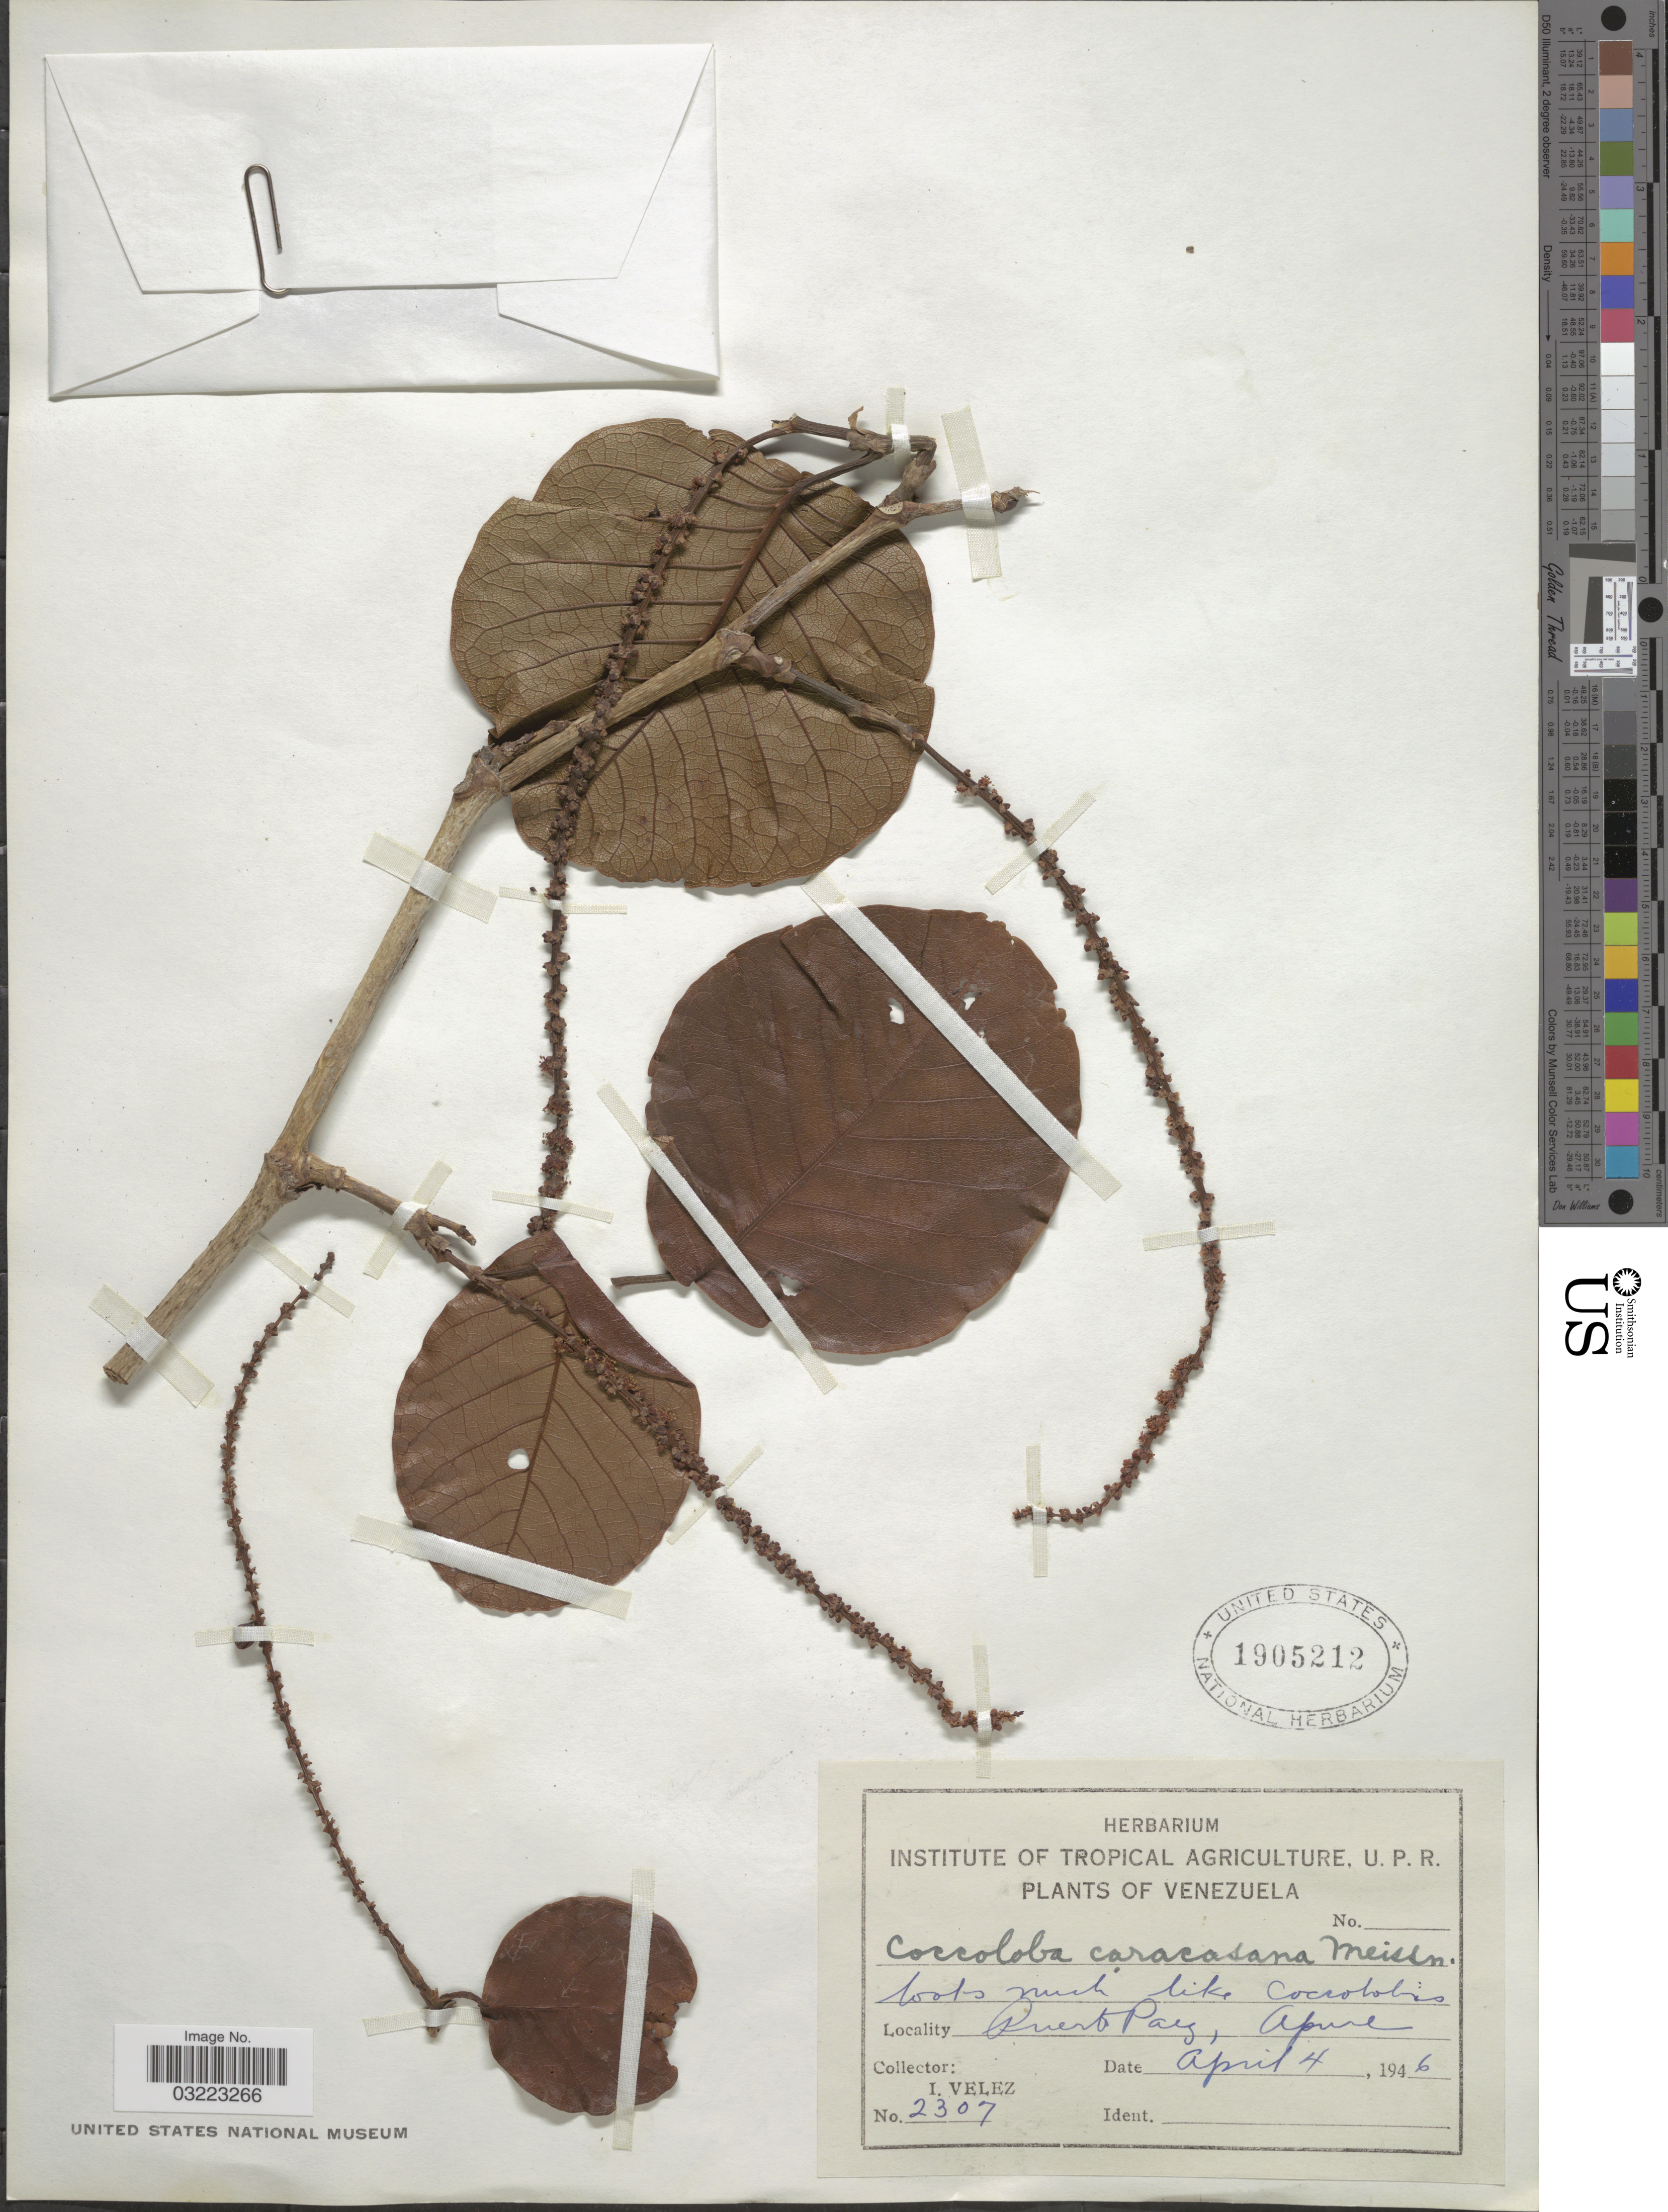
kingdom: Plantae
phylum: Tracheophyta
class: Magnoliopsida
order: Caryophyllales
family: Polygonaceae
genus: Coccoloba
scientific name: Coccoloba caracasana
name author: Meisn.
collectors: I. Velez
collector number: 2307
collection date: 1946-04-04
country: Venezuela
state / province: Apure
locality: Puerto Paez.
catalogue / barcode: US 1905212